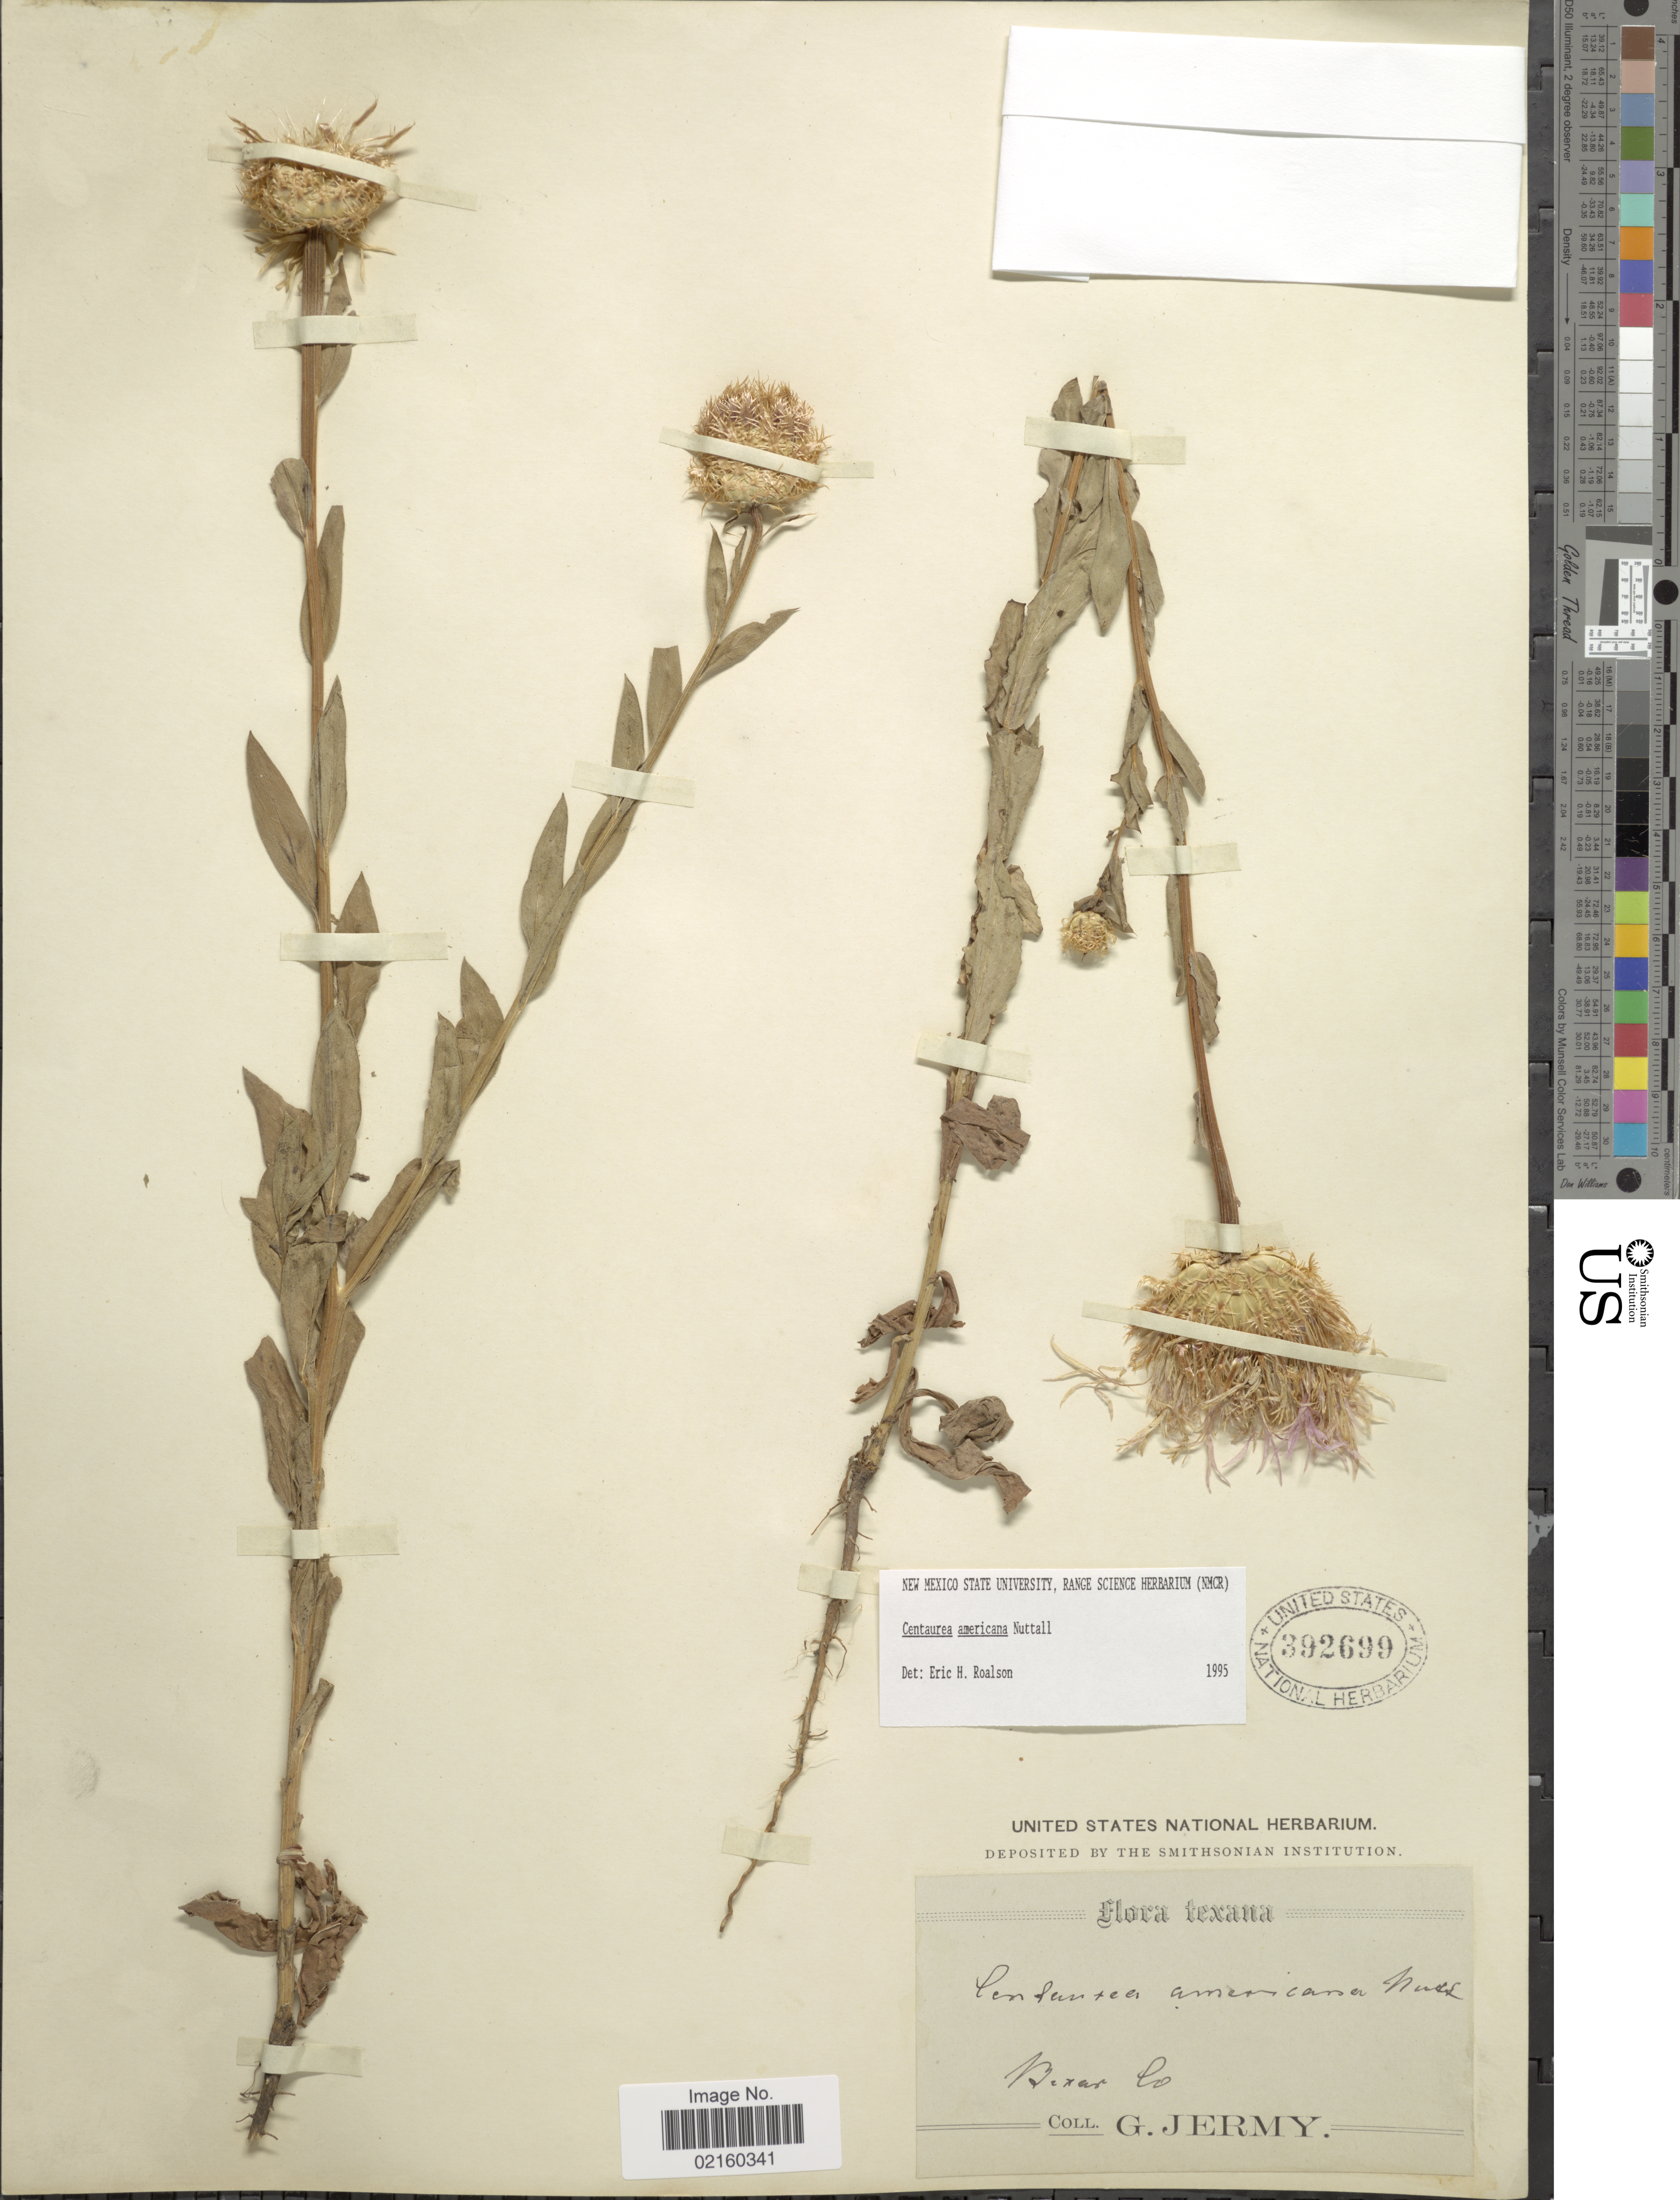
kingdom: Plantae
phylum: Tracheophyta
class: Magnoliopsida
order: Asterales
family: Asteraceae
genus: Plectocephalus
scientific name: Plectocephalus americanus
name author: (Nutt.) D. Don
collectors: G. Jermy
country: United States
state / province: Texas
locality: Bexar Co.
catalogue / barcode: US 392699